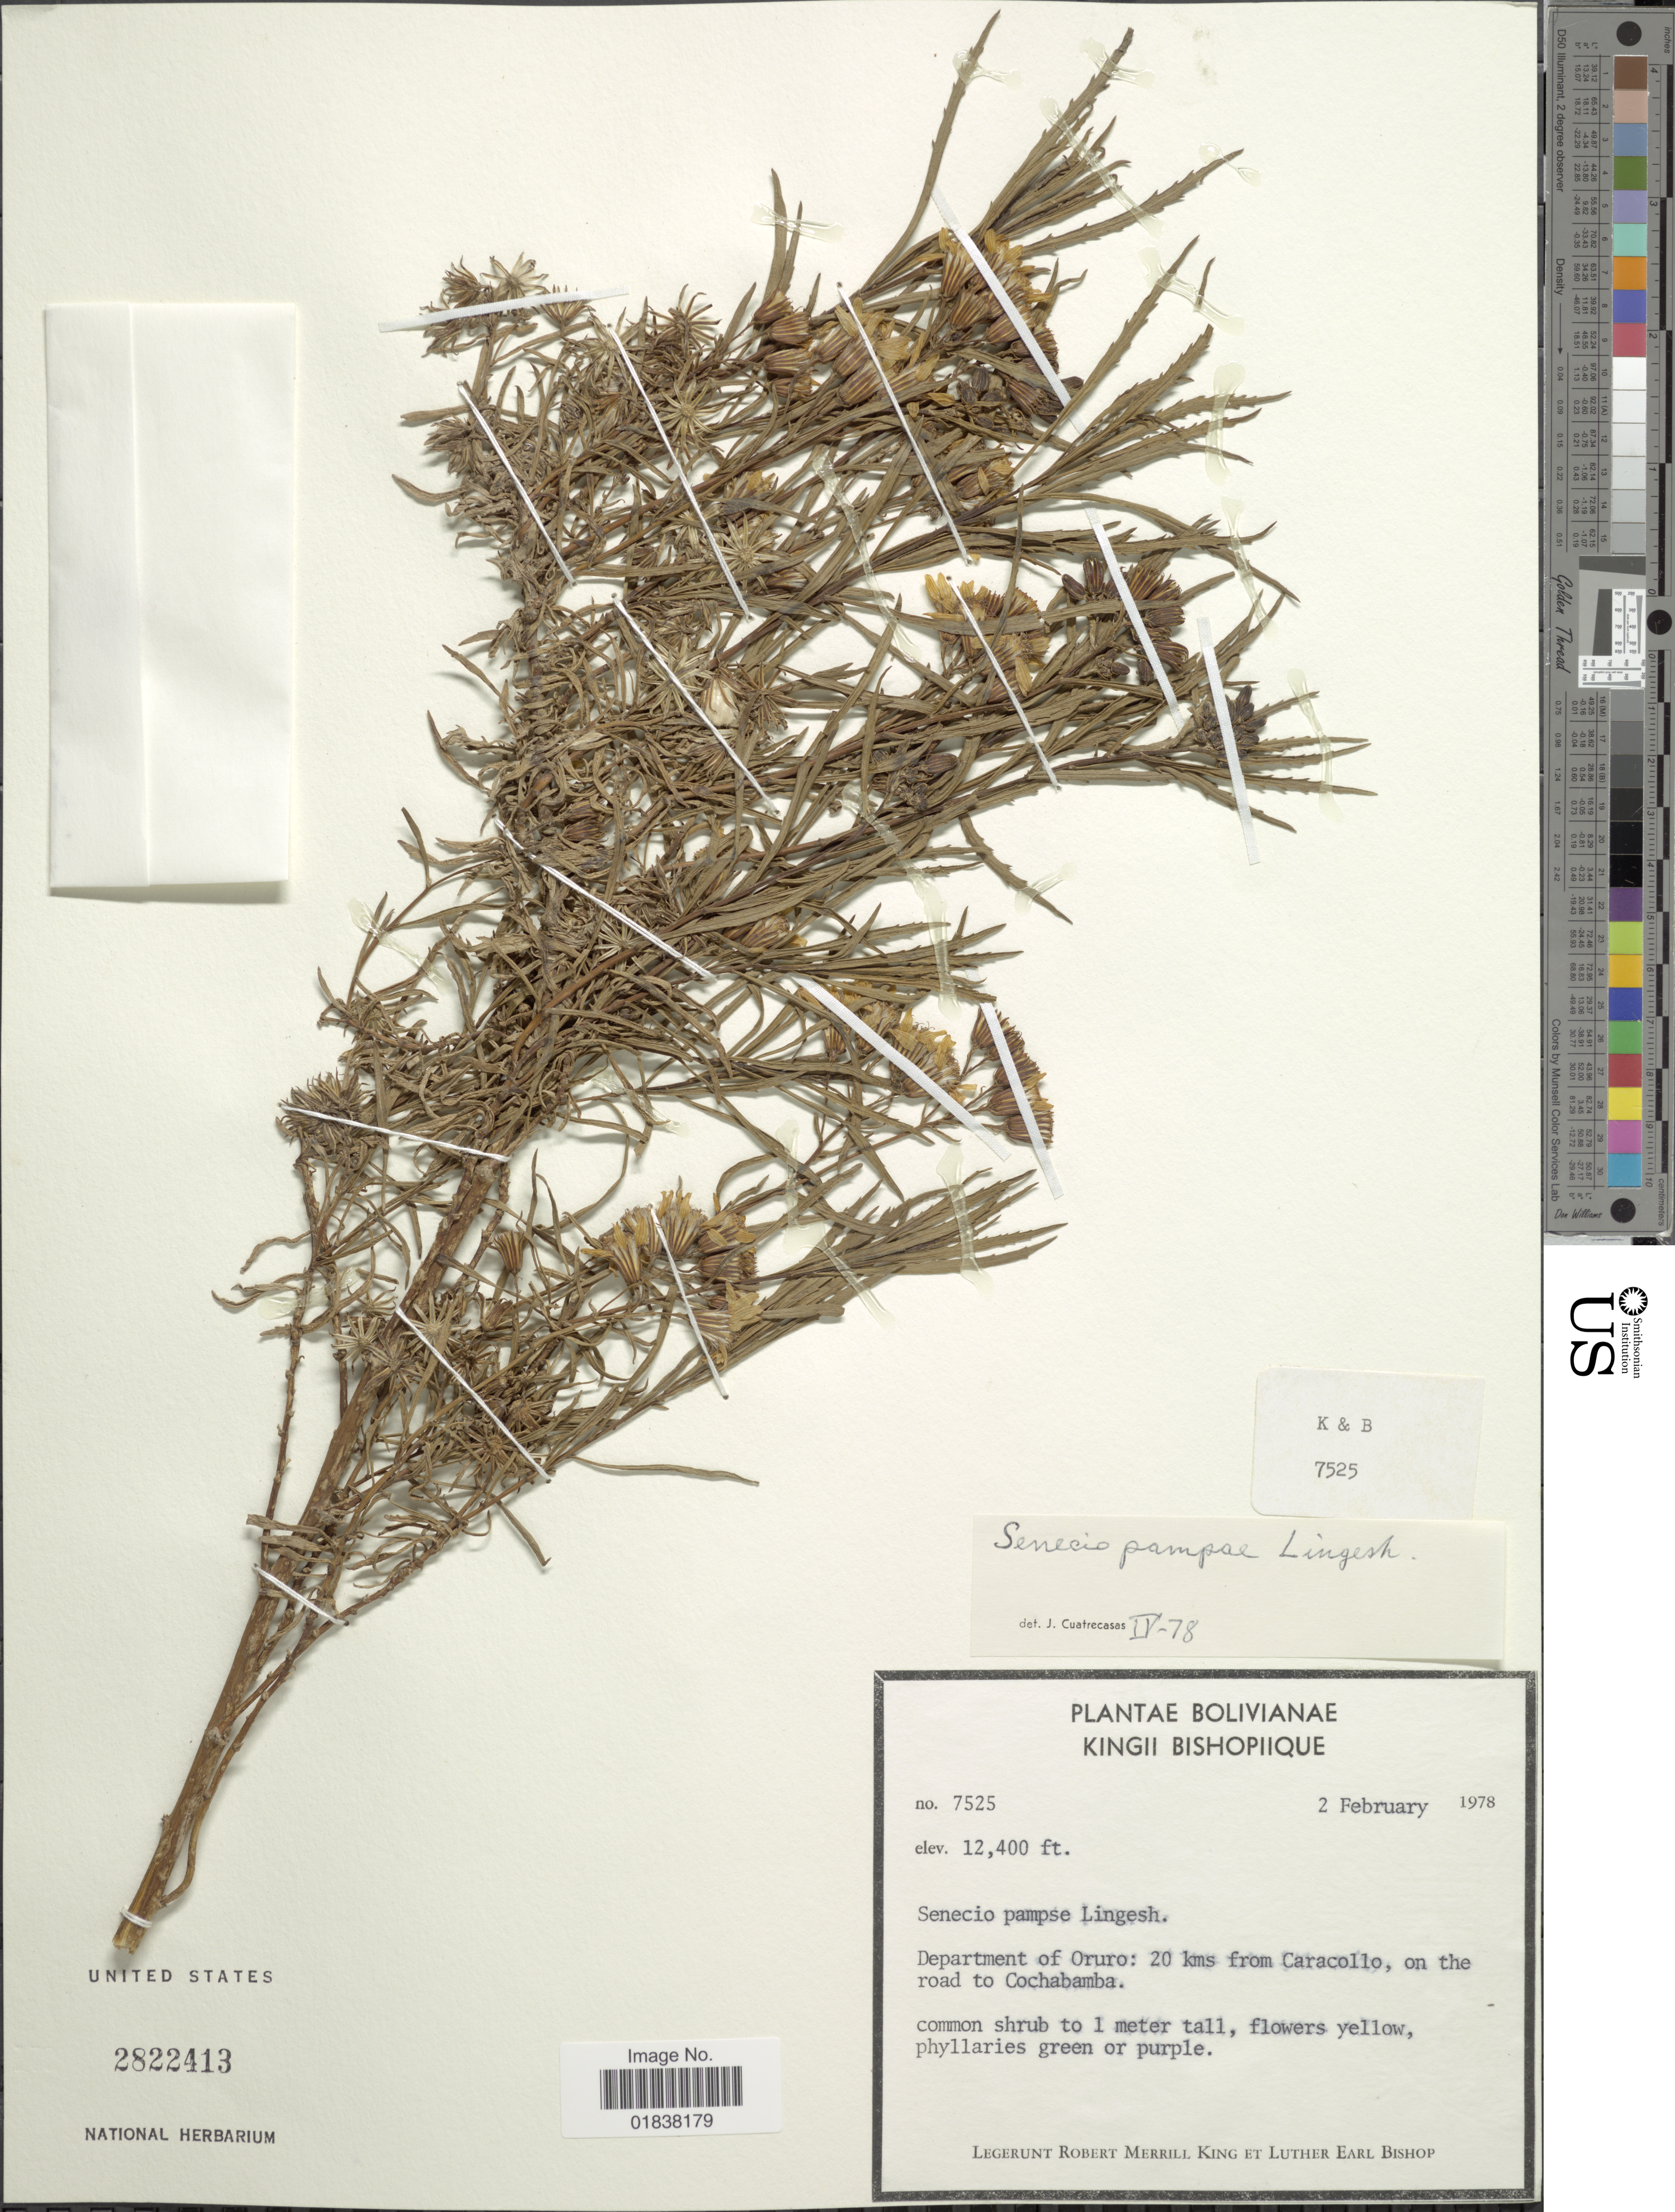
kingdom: Plantae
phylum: Tracheophyta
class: Magnoliopsida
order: Asterales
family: Asteraceae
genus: Senecio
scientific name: Senecio pampae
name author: Lingelsh.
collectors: R. M. King & L. E. Bishop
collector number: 7525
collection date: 1978-02-02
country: Bolivia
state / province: Oruro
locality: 20 kms from Caracollo, on the road to Cochabamba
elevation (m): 3780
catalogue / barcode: US 2822413